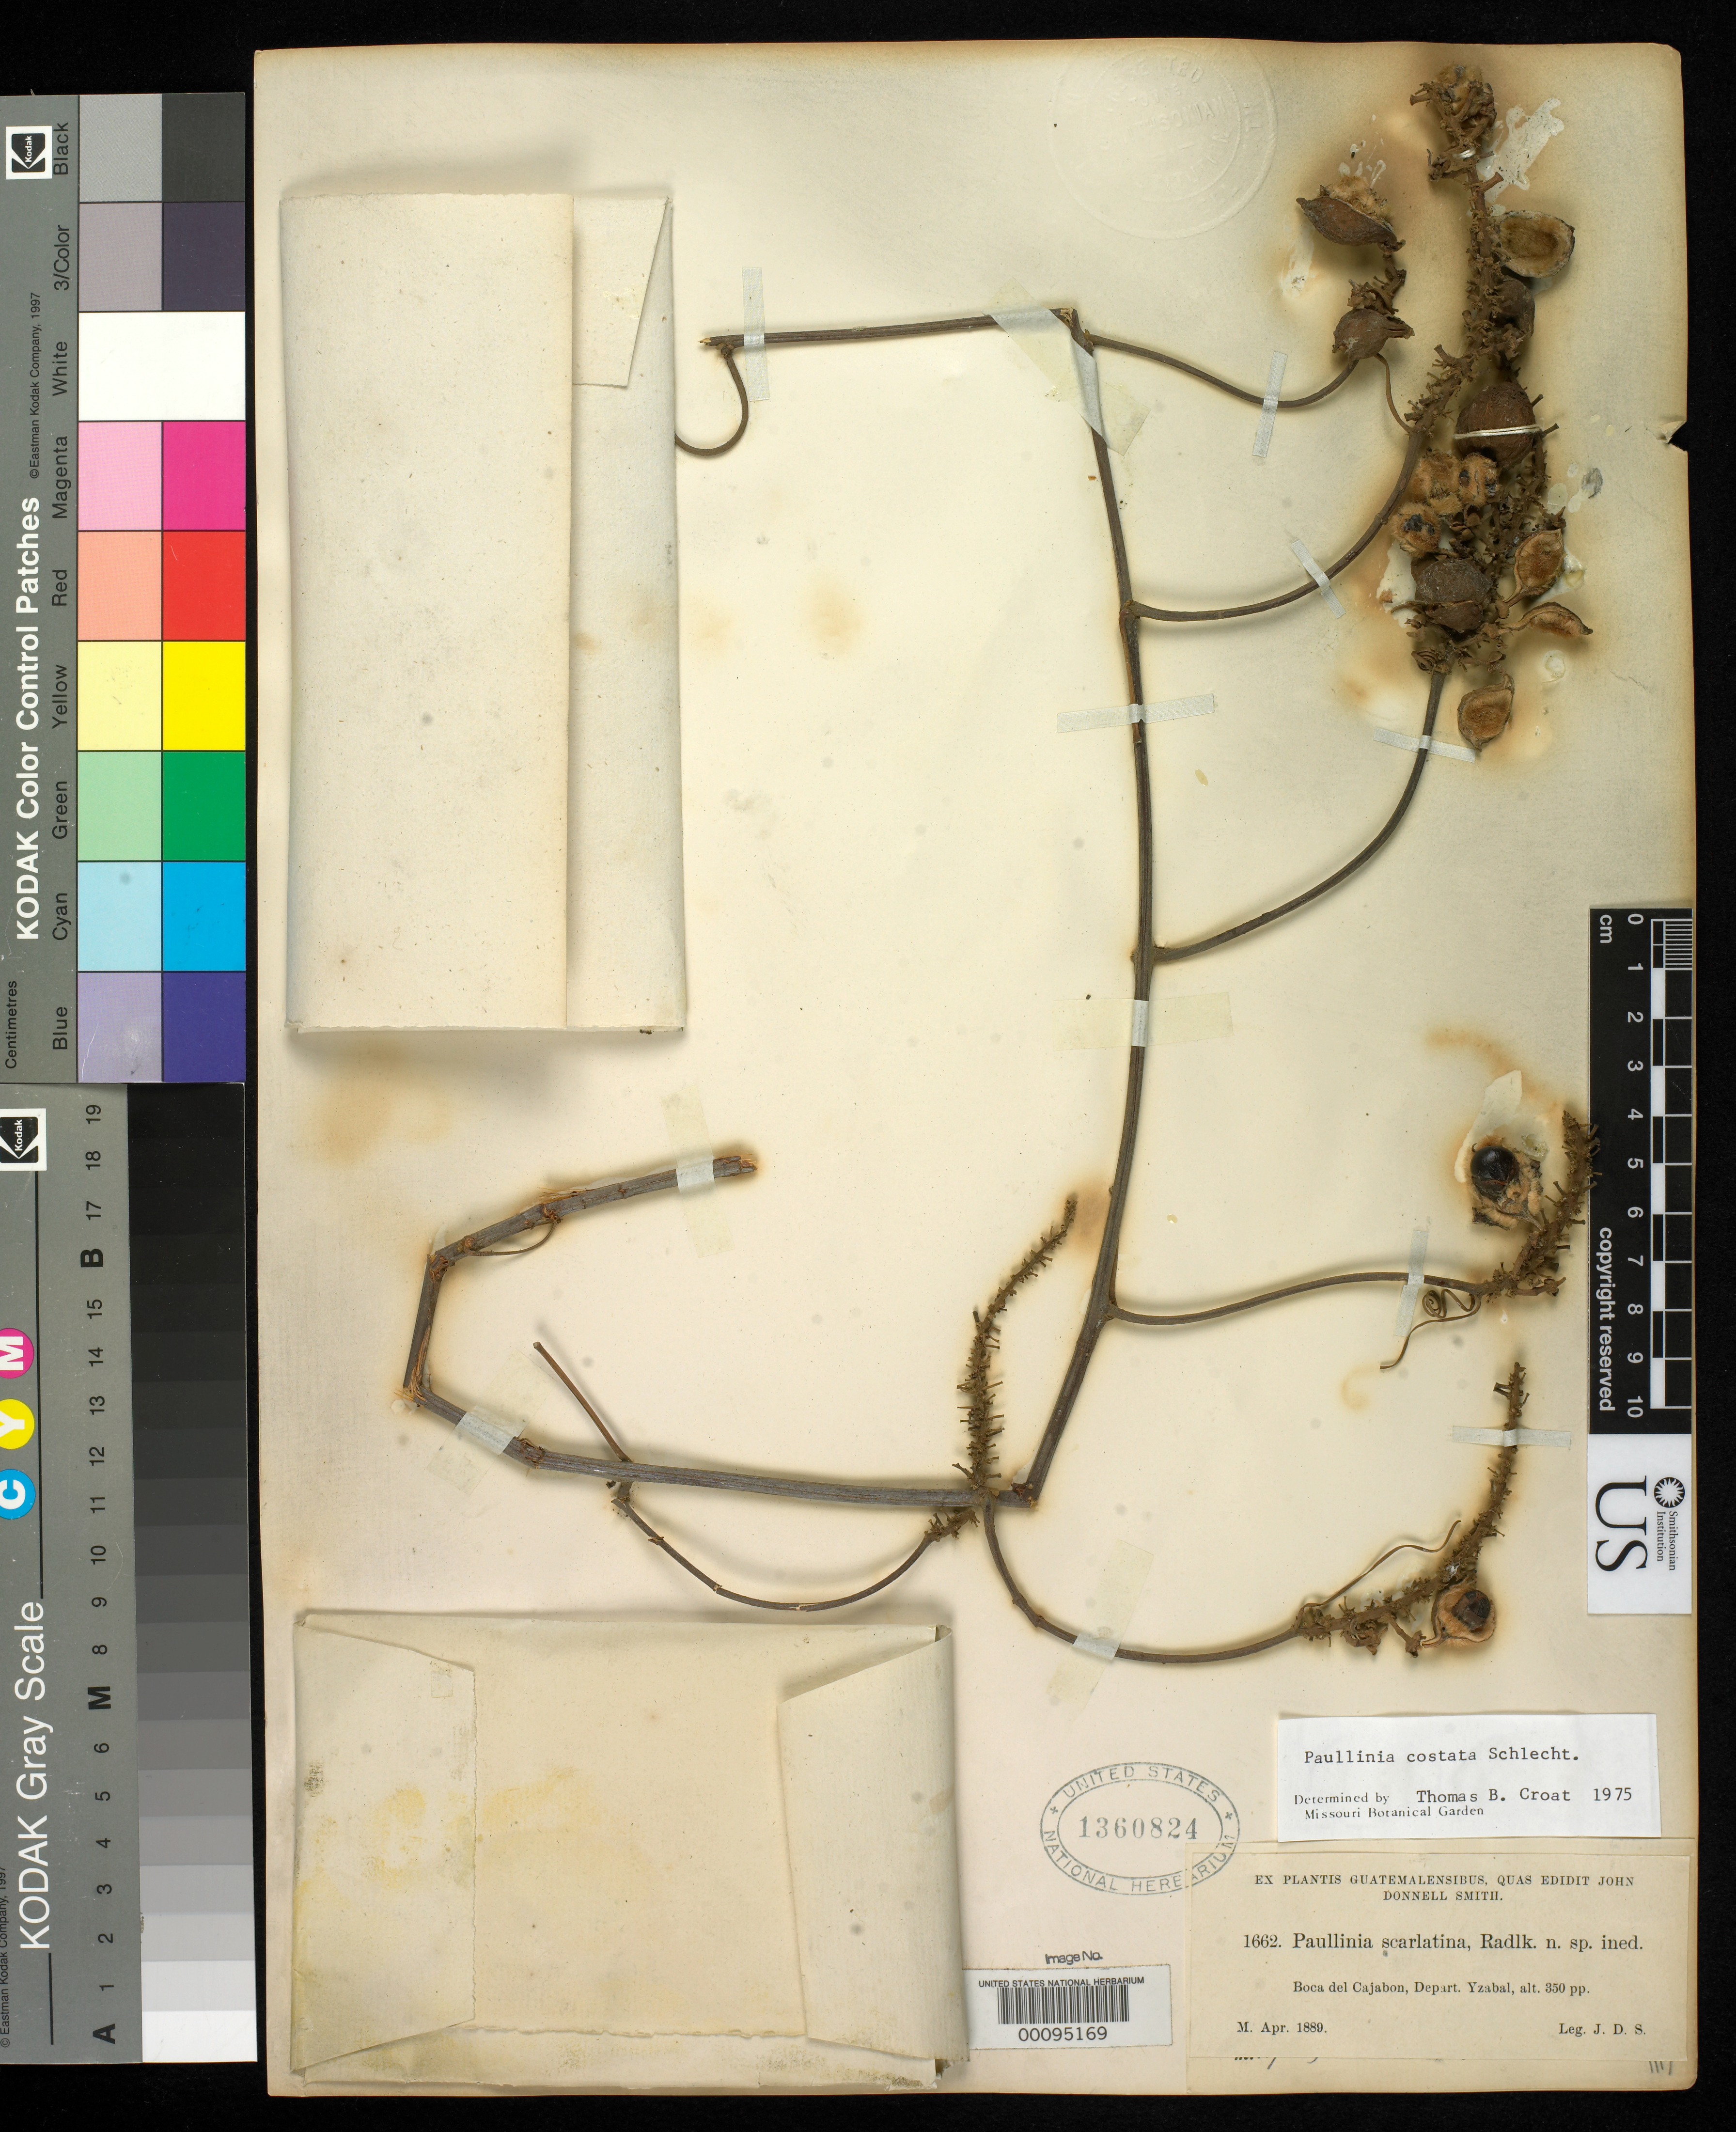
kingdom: Plantae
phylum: Tracheophyta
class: Magnoliopsida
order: Sapindales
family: Sapindaceae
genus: Paullinia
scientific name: Paullinia scarlatina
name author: Radlk.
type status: Type Collection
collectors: J. Donnell Smith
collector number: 1662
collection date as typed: Apr 1880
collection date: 1880-04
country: Guatemala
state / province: Izabal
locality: Boca del Cajabon.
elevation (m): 107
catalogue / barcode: US 1360824